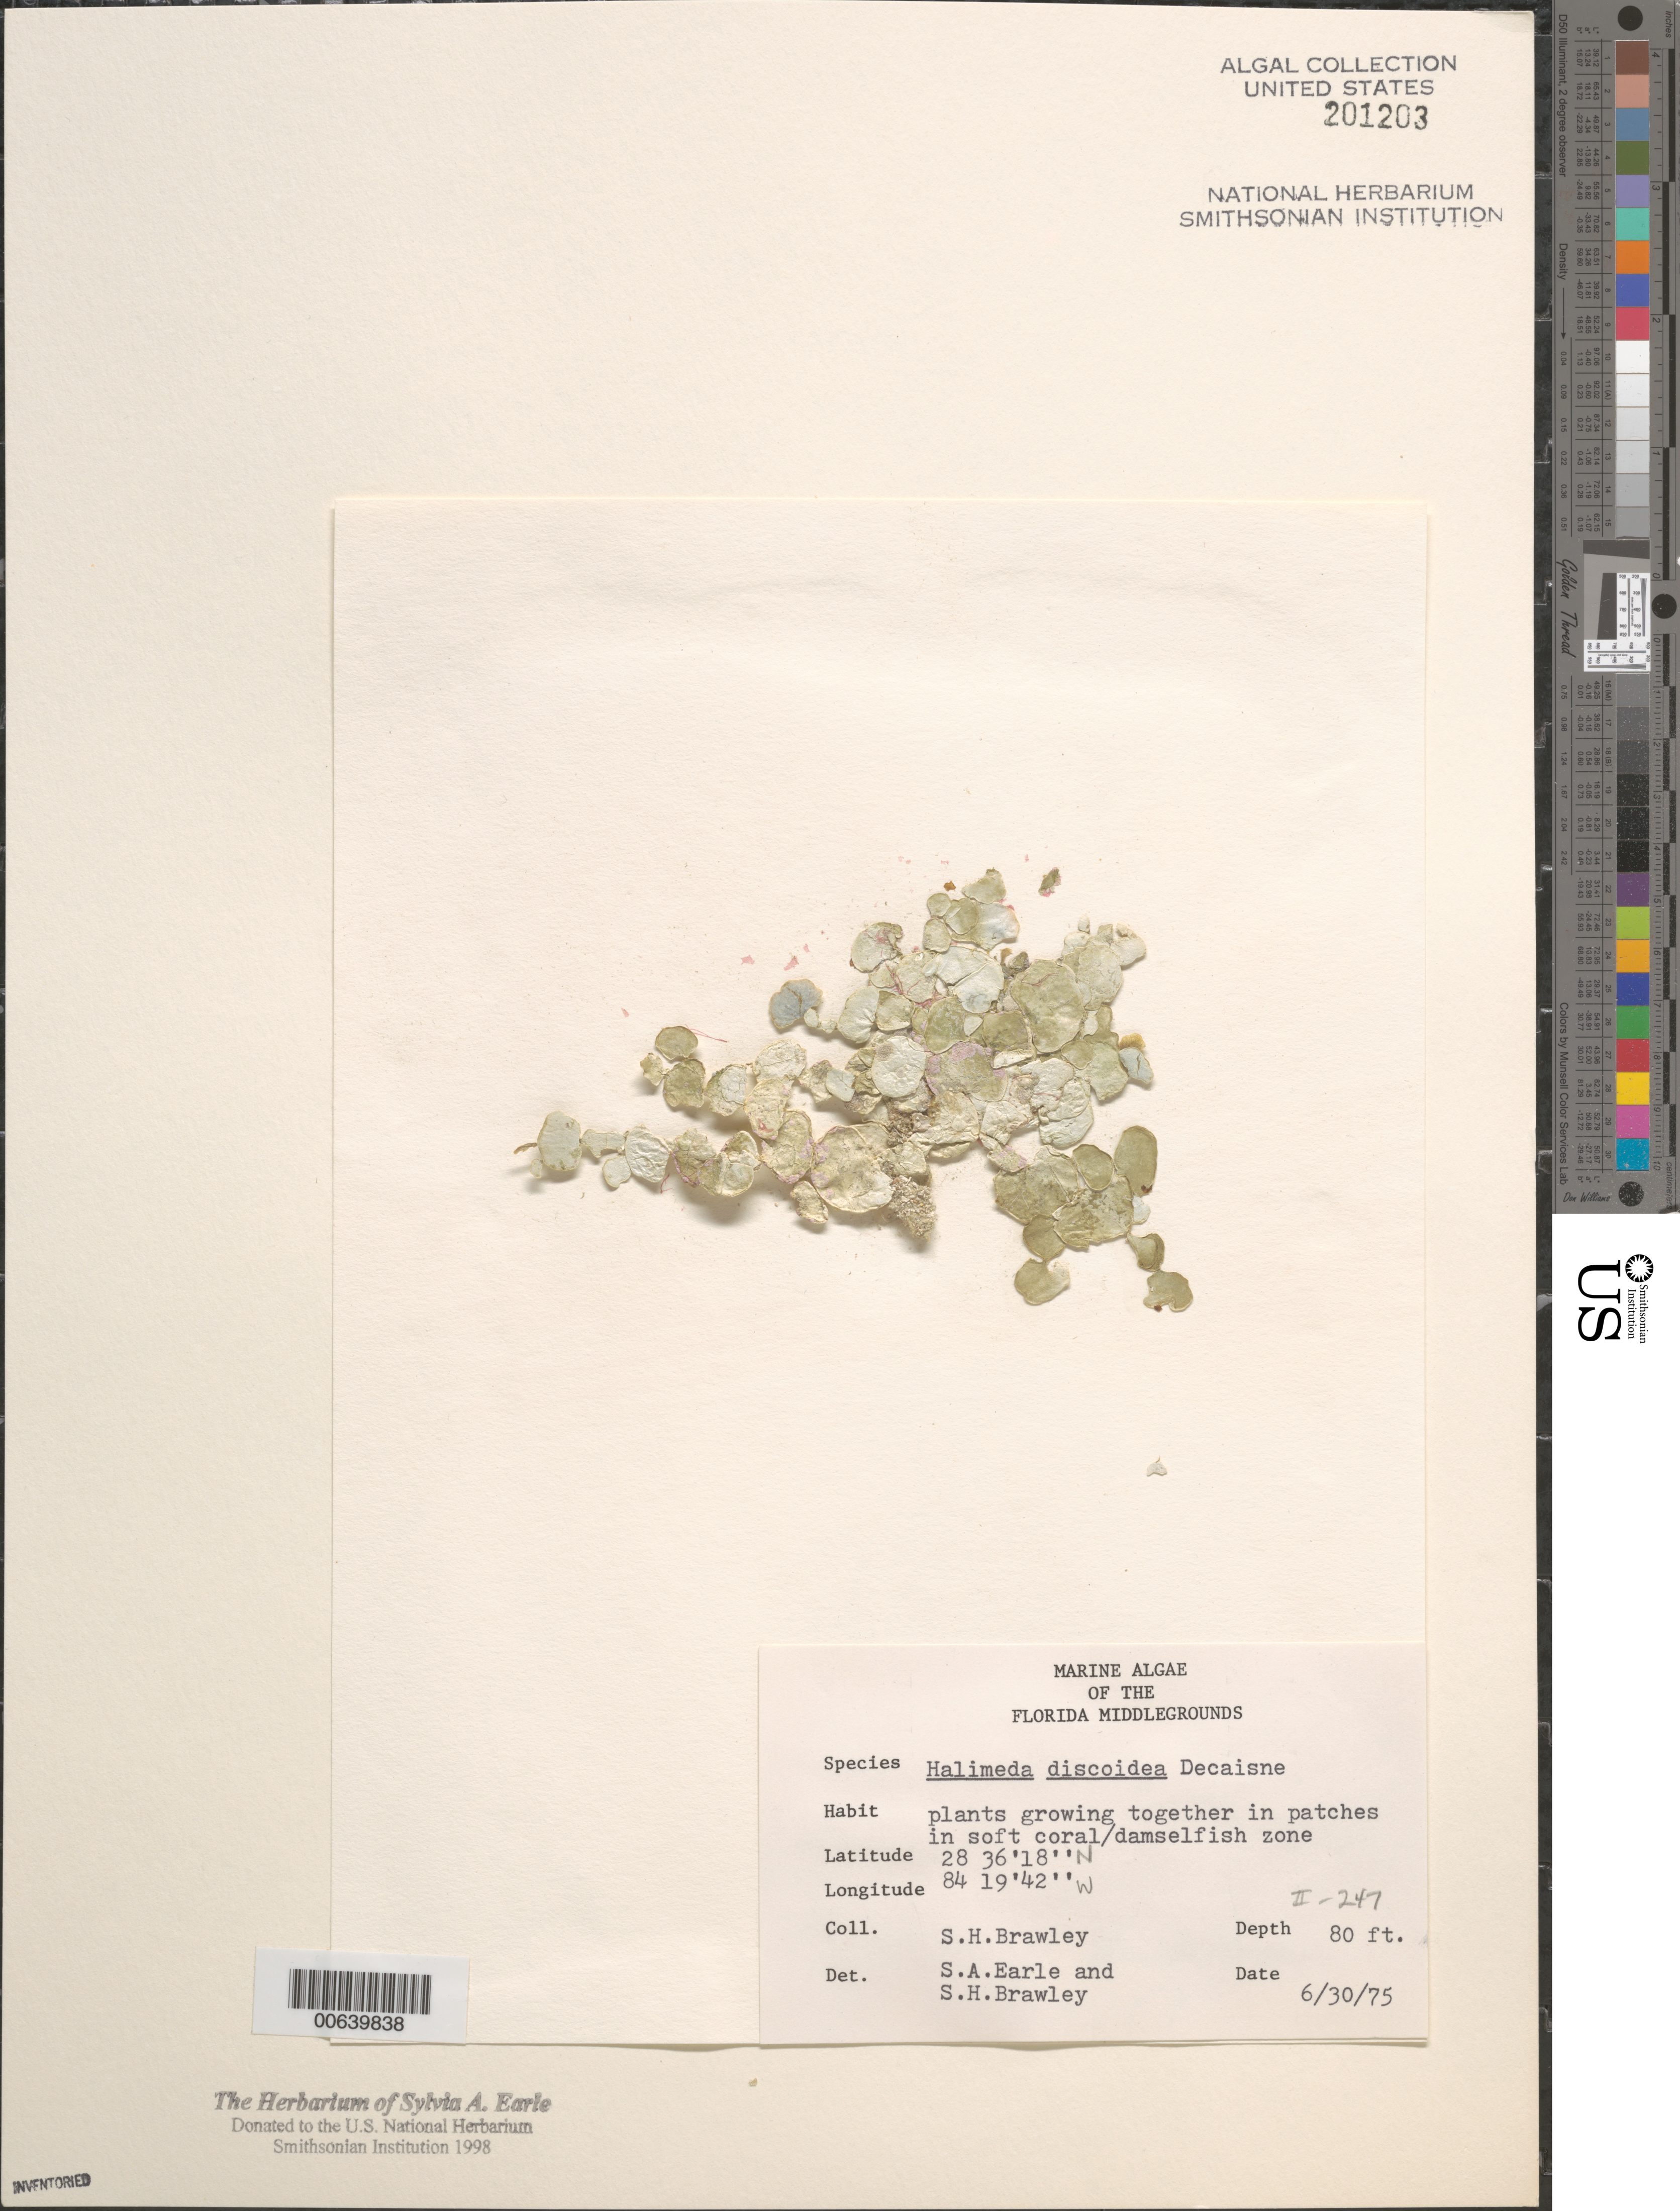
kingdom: Plantae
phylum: Chlorophyta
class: Ulvophyceae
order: Bryopsidales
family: Halimedaceae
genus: Halimeda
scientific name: Halimeda discoidea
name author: Decne.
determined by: Earle, S. A.; Brawley, S. H.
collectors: S. Brawley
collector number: II-247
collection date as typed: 30 Jun 1975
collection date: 1975-06-30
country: United States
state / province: Florida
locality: Florida Middle Grounds, Gulf of Mexico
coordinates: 28 36' 18" N, 84 19' 42" W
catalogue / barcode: US 201203